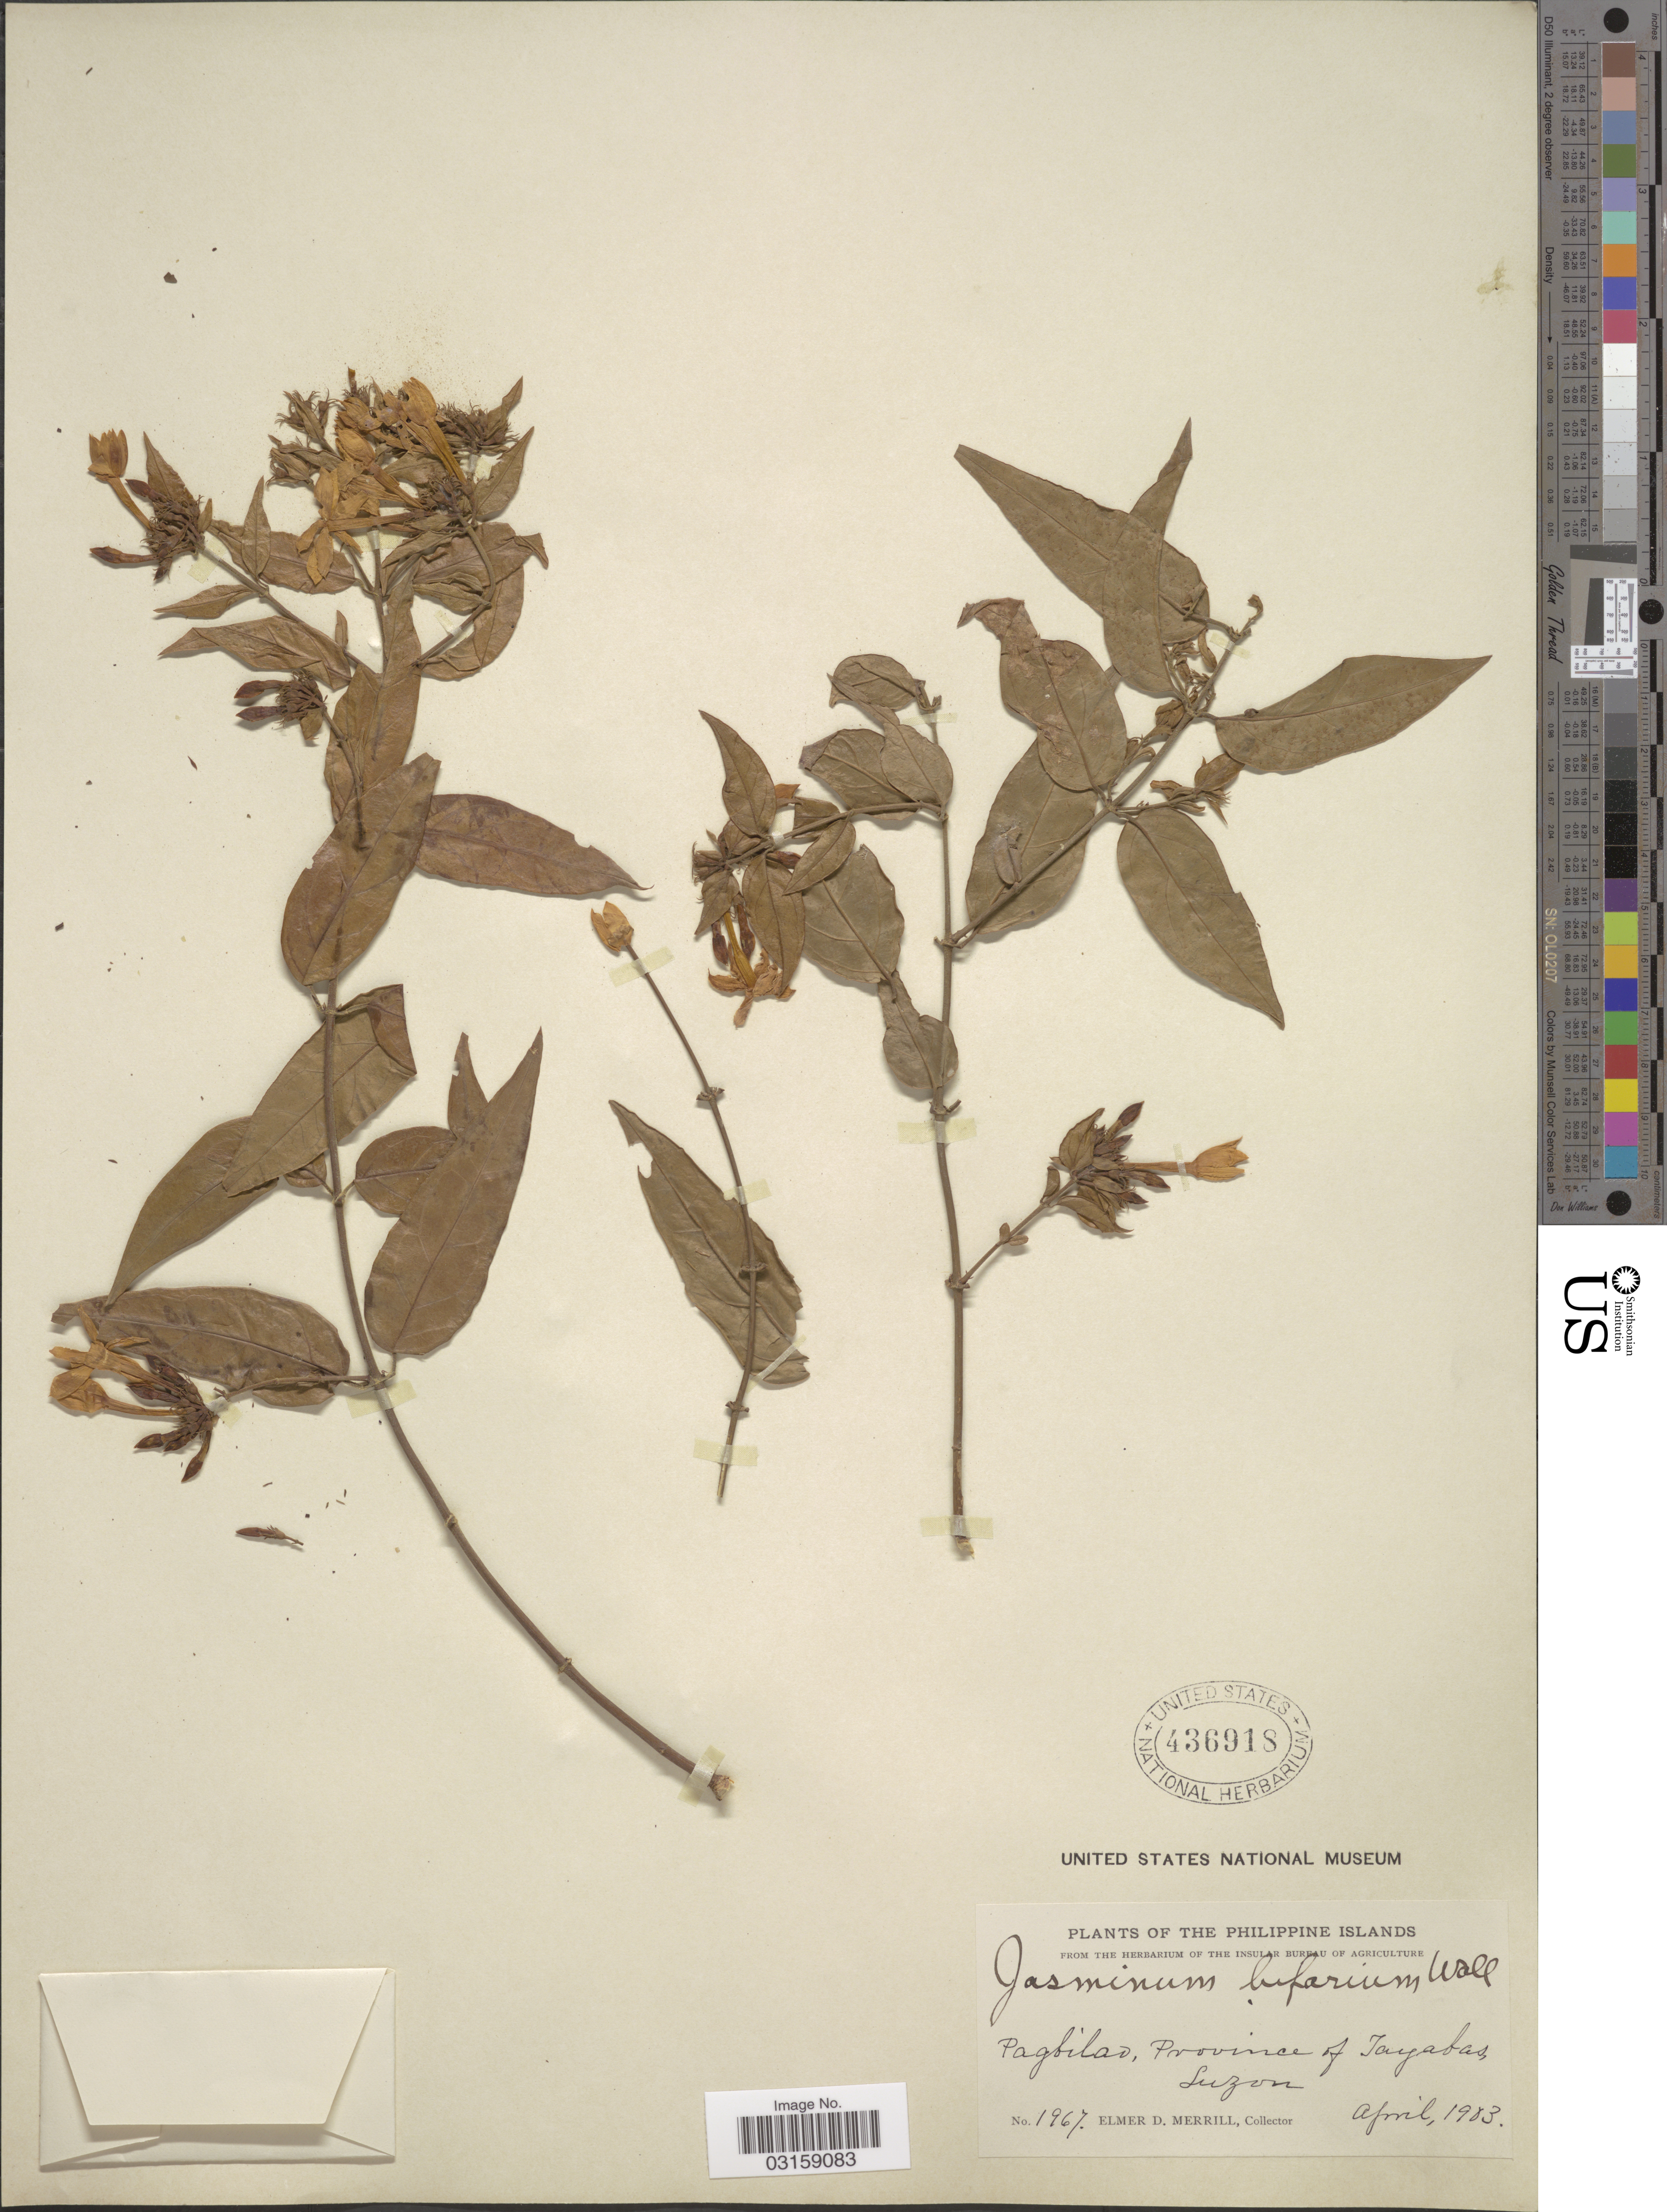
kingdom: Plantae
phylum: Tracheophyta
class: Magnoliopsida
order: Lamiales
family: Oleaceae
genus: Jasminum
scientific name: Jasminum elongatum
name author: (P.J. Bergius) Willd.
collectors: E. D. Merrill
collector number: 1967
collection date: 1903-04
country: Philippines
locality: Philippine Islands. Pagbilao, Province of Tayabas, Luzon.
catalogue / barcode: US 436918